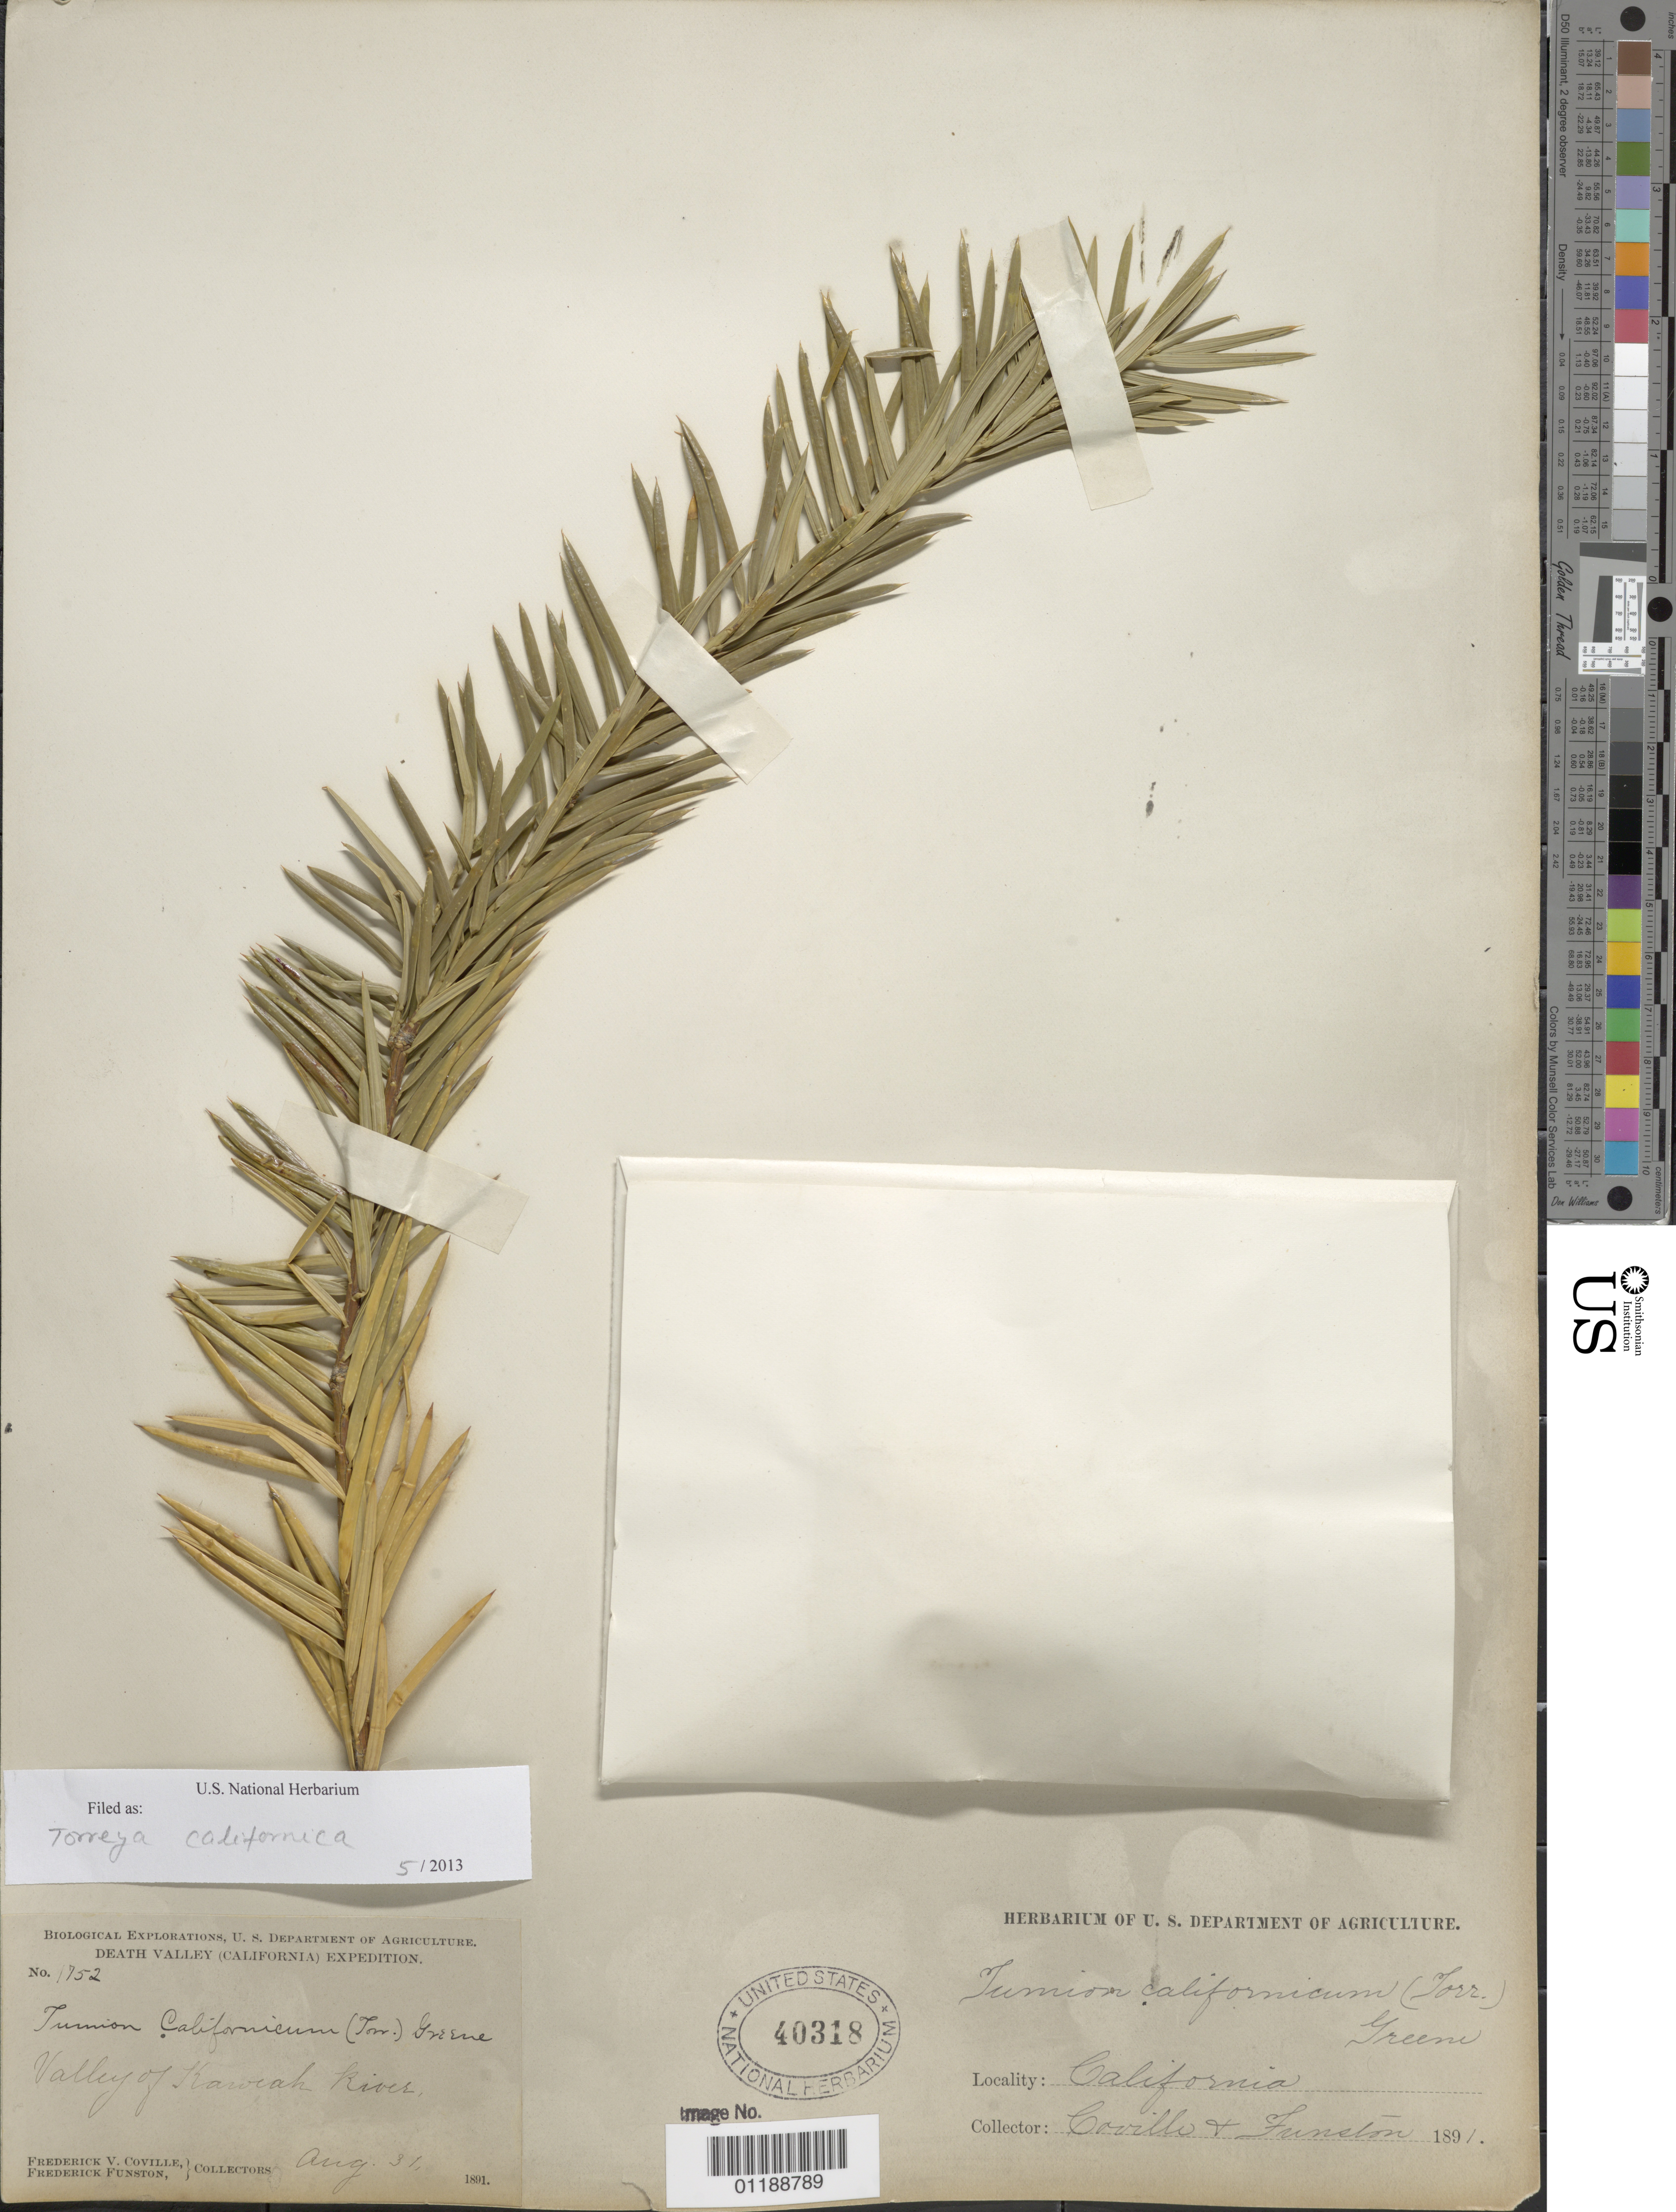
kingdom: Plantae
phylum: Tracheophyta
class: Pinopsida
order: Pinales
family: Taxaceae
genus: Torreya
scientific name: Torreya californica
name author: Torr.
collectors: F. V. Coville & F. Funston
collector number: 1752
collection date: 1891-08-31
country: United States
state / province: California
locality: Valley of Kaweah River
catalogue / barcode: US 40318